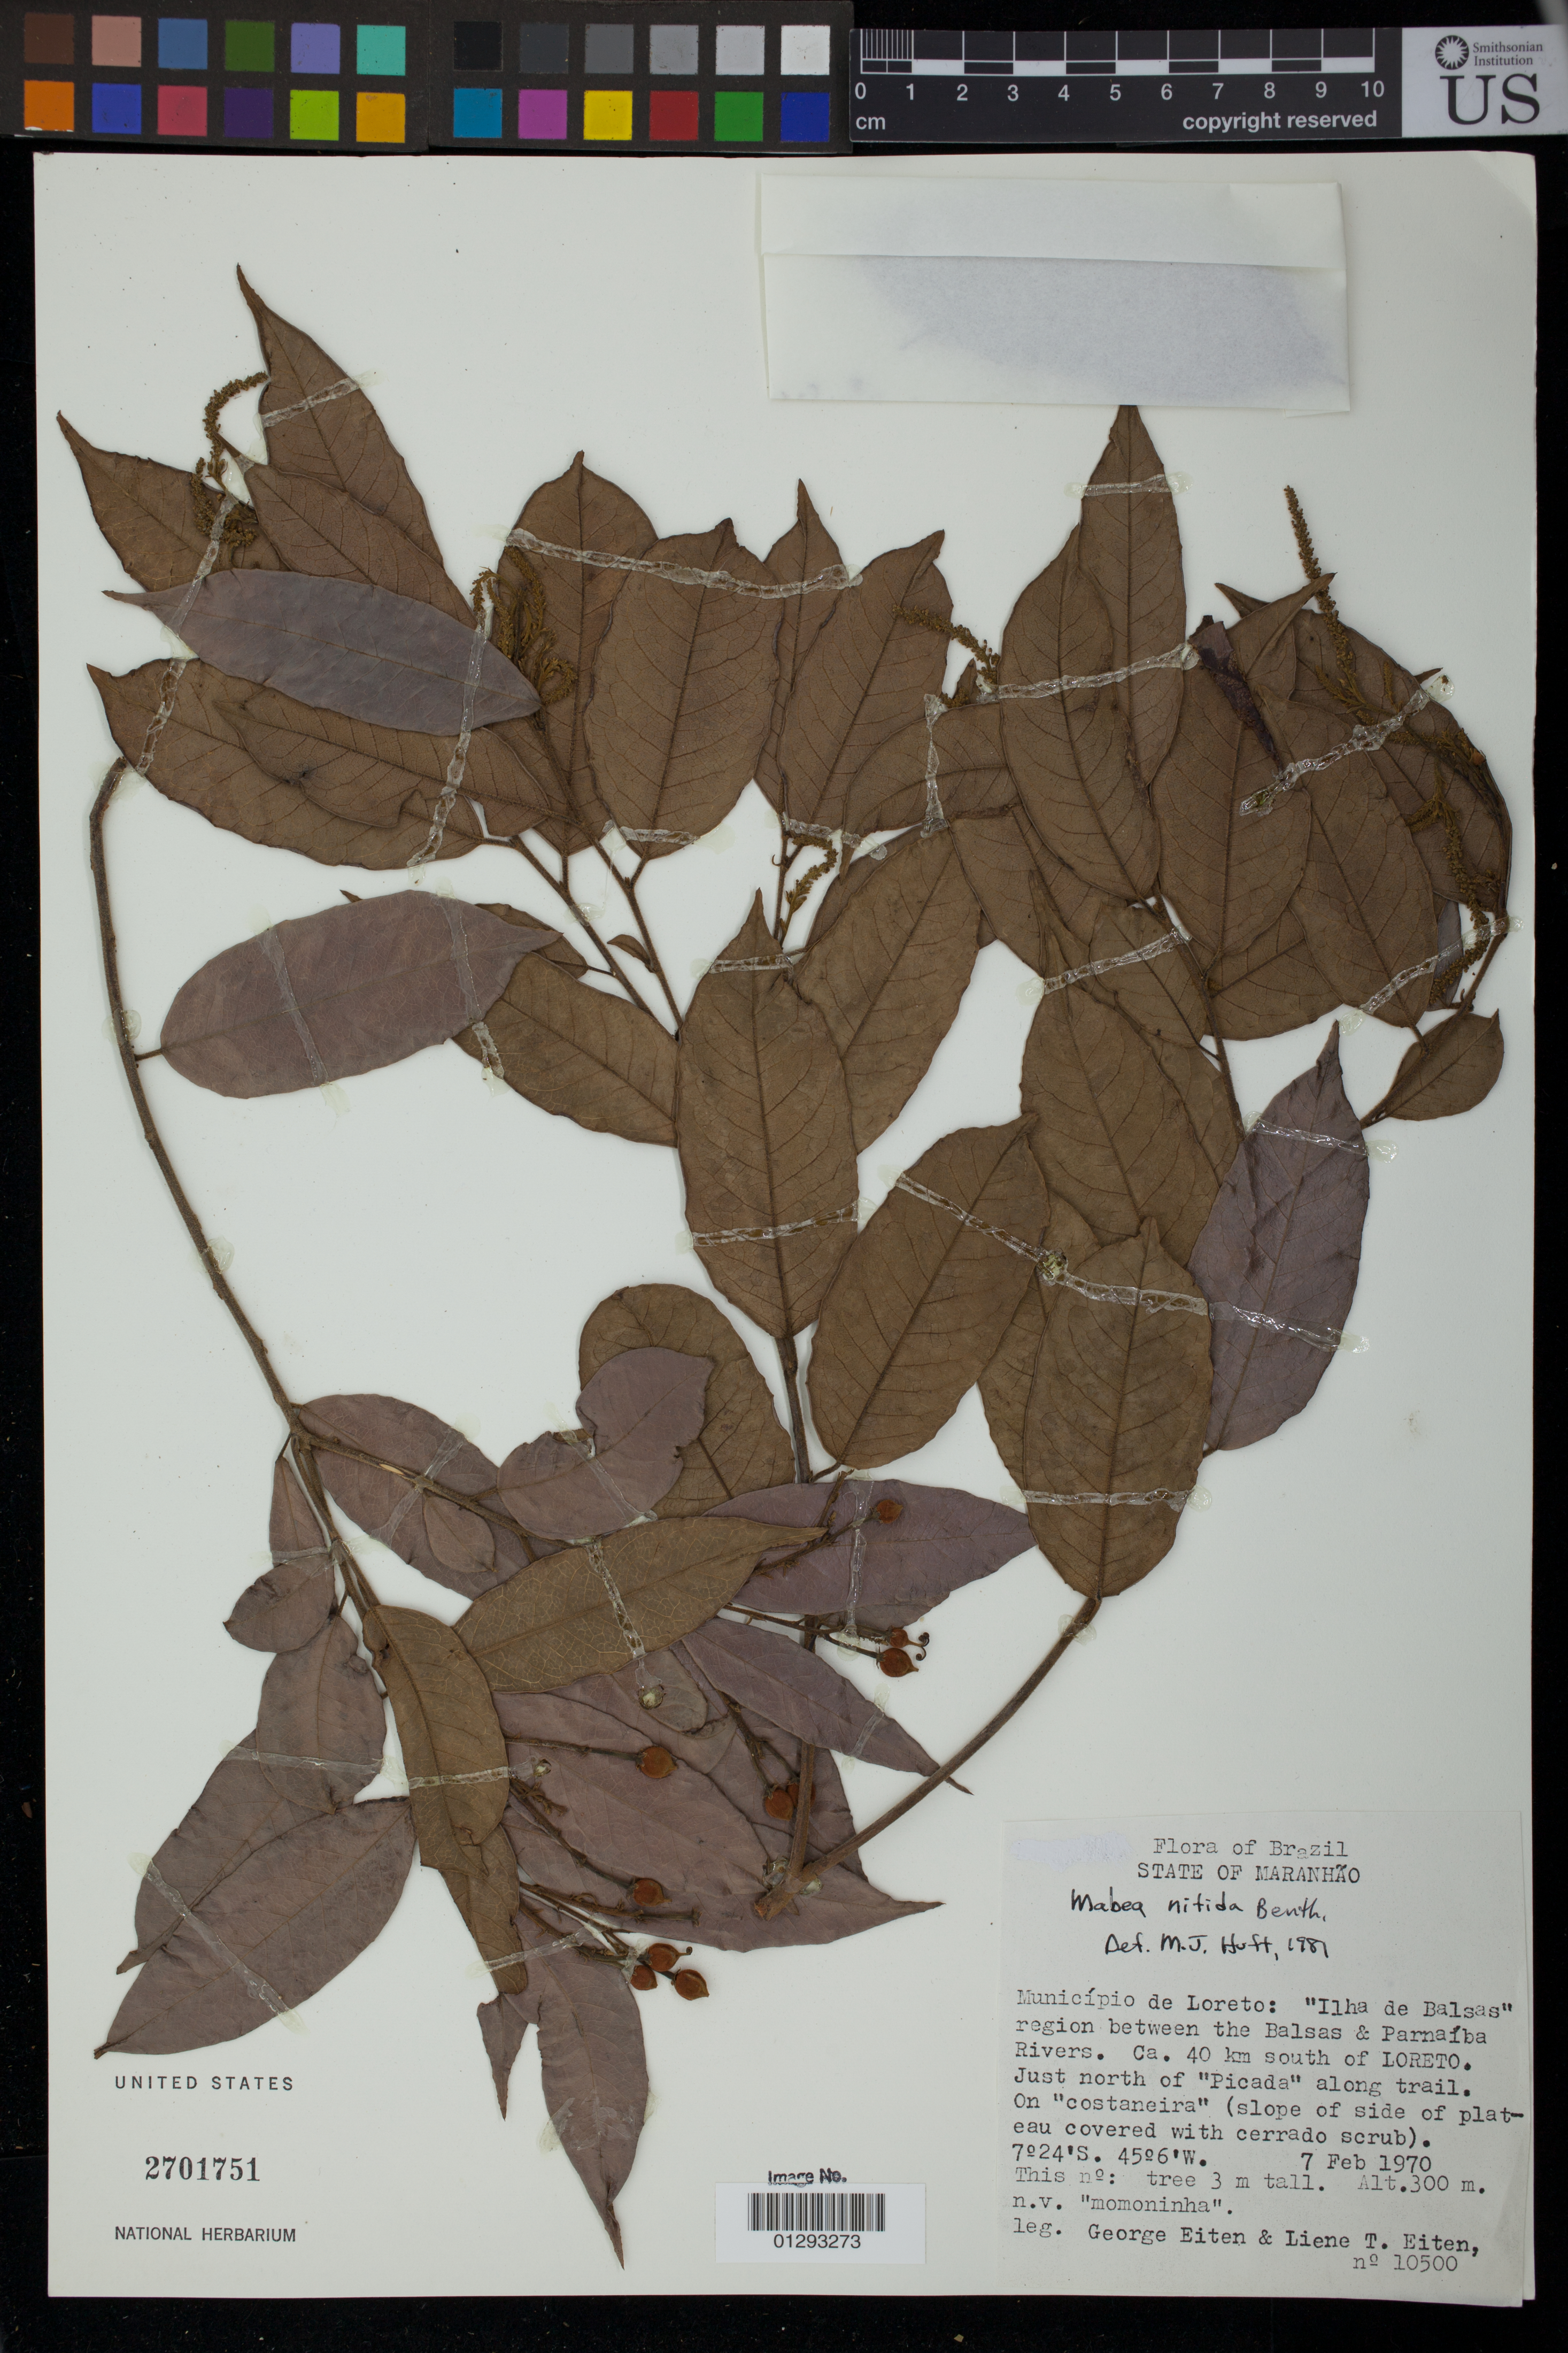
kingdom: Plantae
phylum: Tracheophyta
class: Magnoliopsida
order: Malpighiales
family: Euphorbiaceae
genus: Mabea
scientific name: Mabea nitida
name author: Spruce ex Benth.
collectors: G. Eiten & L. T. Eiten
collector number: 10500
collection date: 1970-02-07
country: Brazil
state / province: Maranhao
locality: Municipio de Loreto: "Ilha de Balsas" region between the Balsas & Paraniba Rivers. Ca. 40 km south of Loreto. Just north of "Picada" along trail. On "costaneira" (slope of side of plateau covered with cerrado scrub).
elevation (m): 300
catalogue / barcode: US 2701751